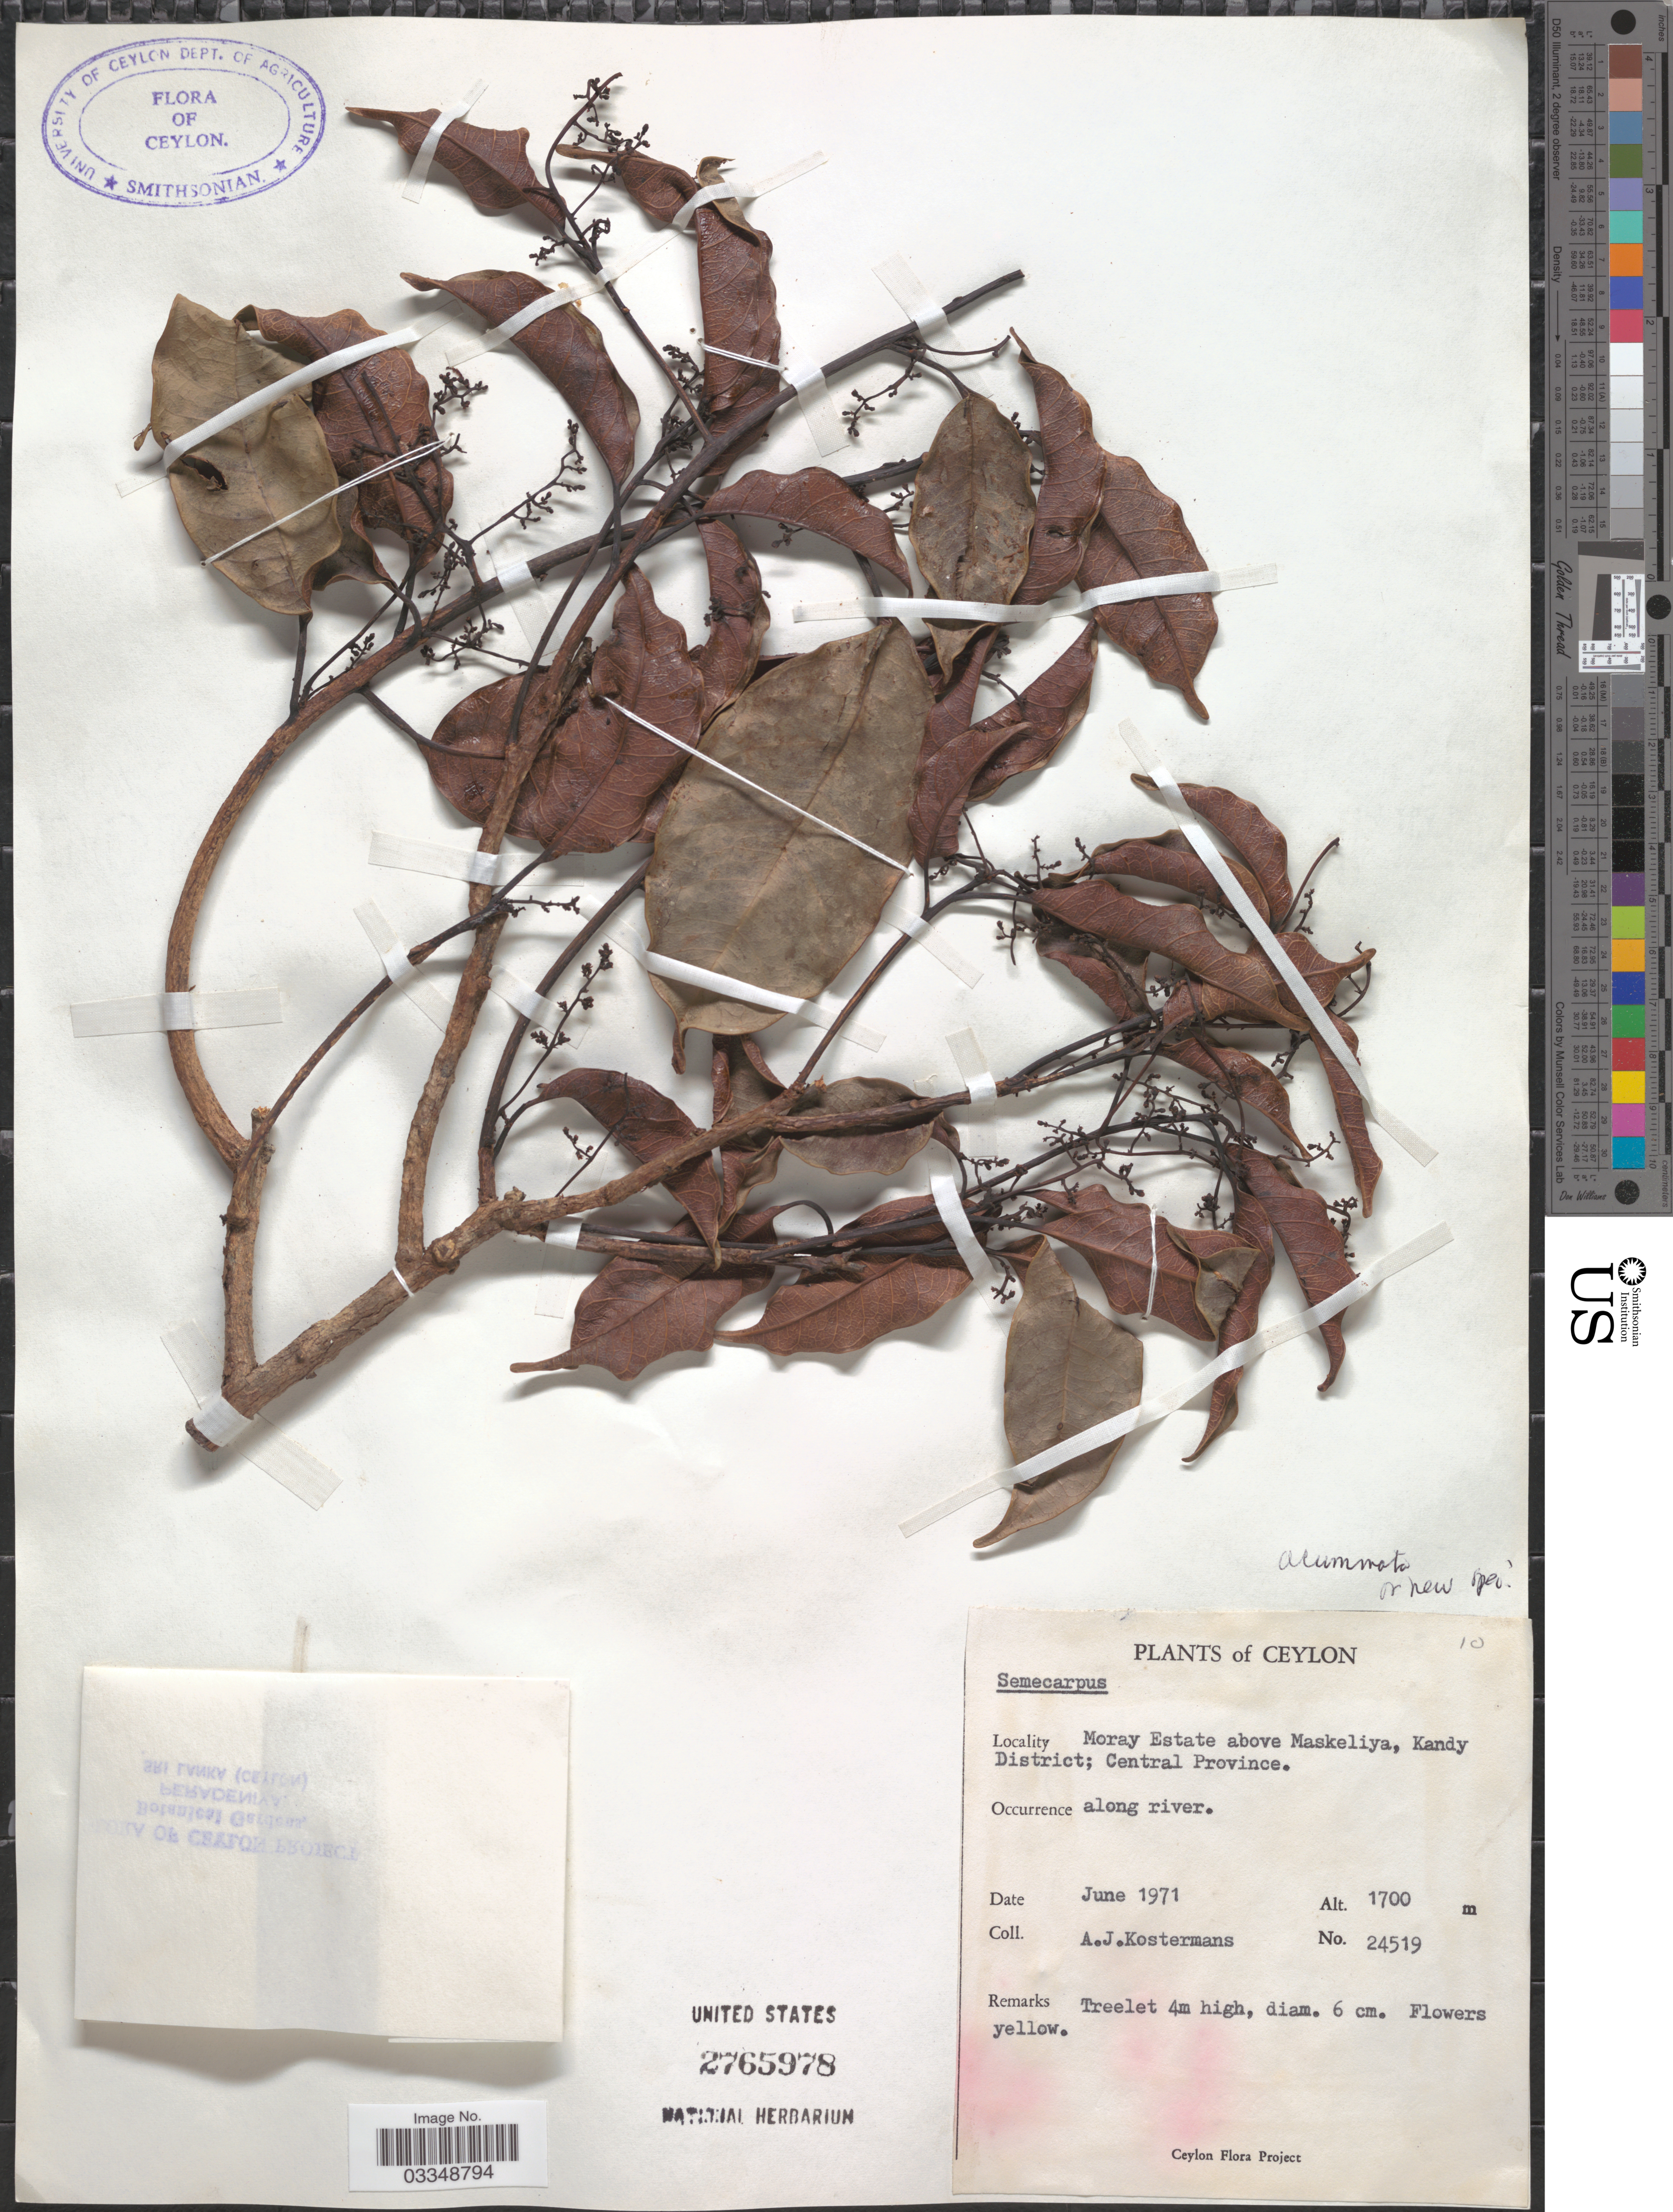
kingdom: Plantae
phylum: Tracheophyta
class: Magnoliopsida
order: Sapindales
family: Anacardiaceae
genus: Semecarpus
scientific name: Semecarpus sp.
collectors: A. J. G. Kostermans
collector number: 24519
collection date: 1971-06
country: Sri Lanka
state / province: Central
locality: Ceylon. Moray Estate above Maskeliya, Kandy District.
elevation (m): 1700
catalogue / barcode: US 2765978